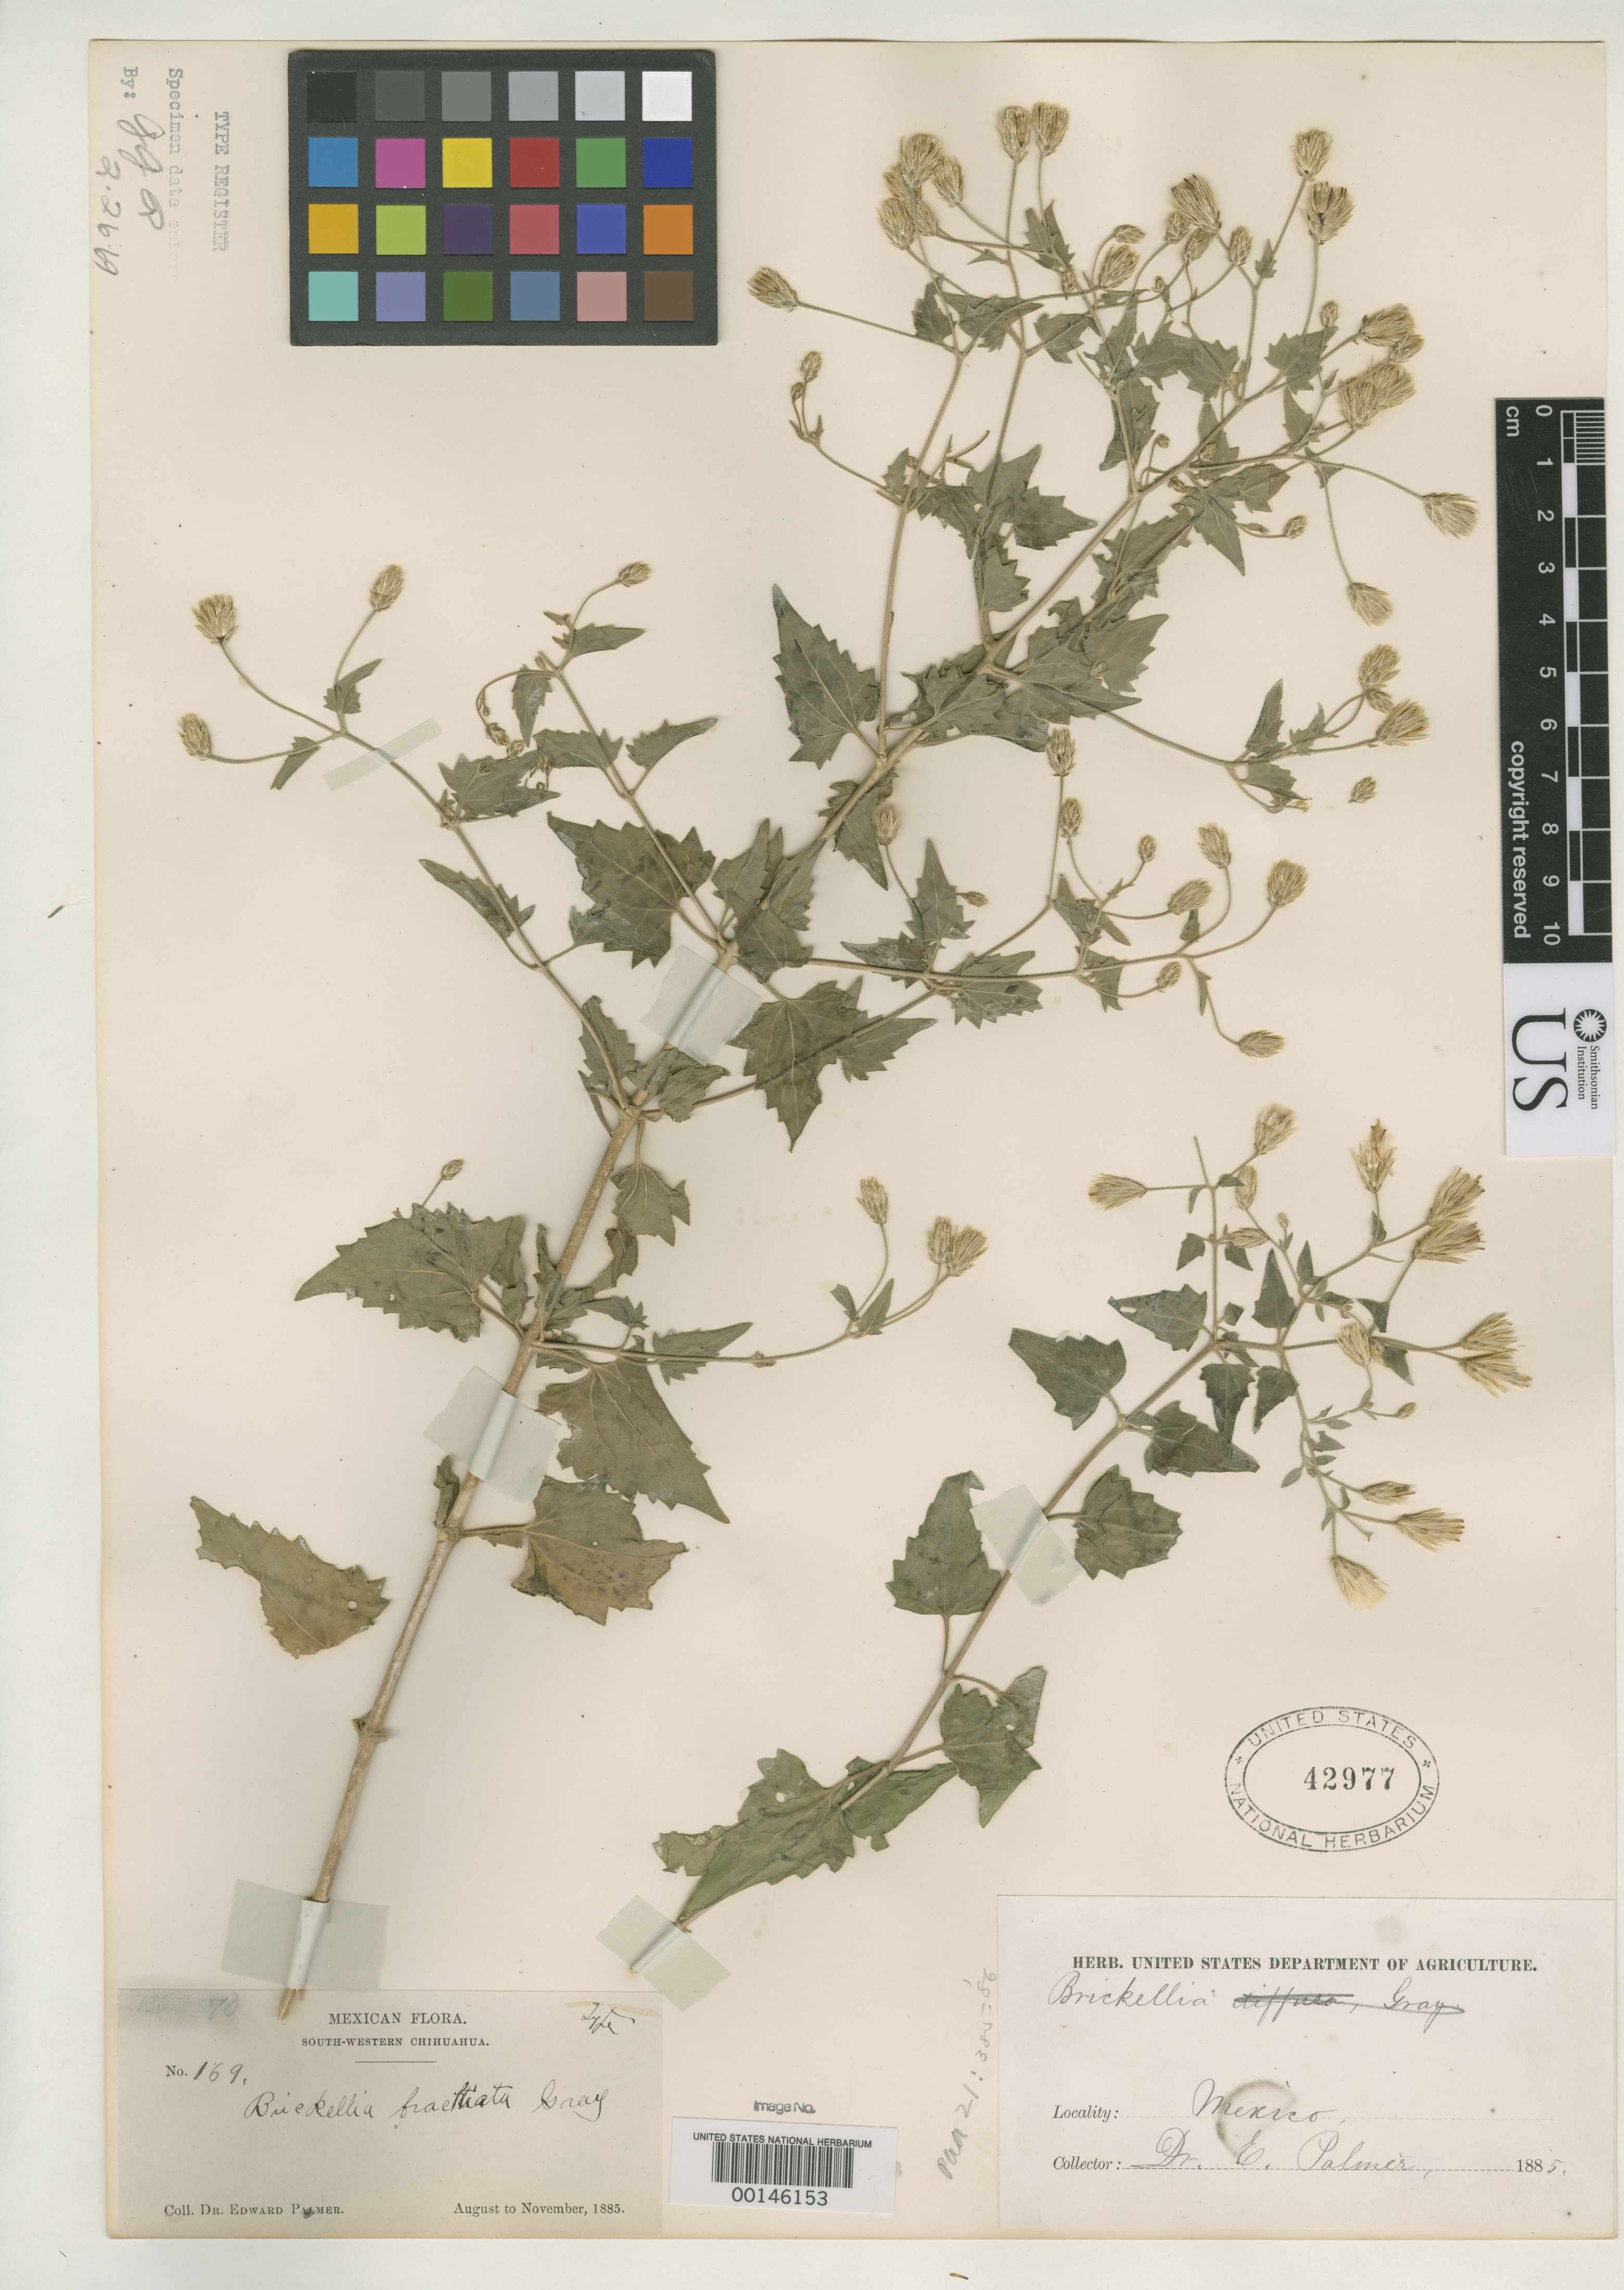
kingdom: Plantae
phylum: Tracheophyta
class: Magnoliopsida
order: Asterales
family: Asteraceae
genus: Brickellia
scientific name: Brickellia brachiata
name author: A. Gray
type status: Isotype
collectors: E. Palmer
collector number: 169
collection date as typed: Aug 1885 to -- Nov 1885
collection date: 1885-08/1885-11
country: Mexico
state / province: Chihuahua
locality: Batopilas.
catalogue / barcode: US 42977